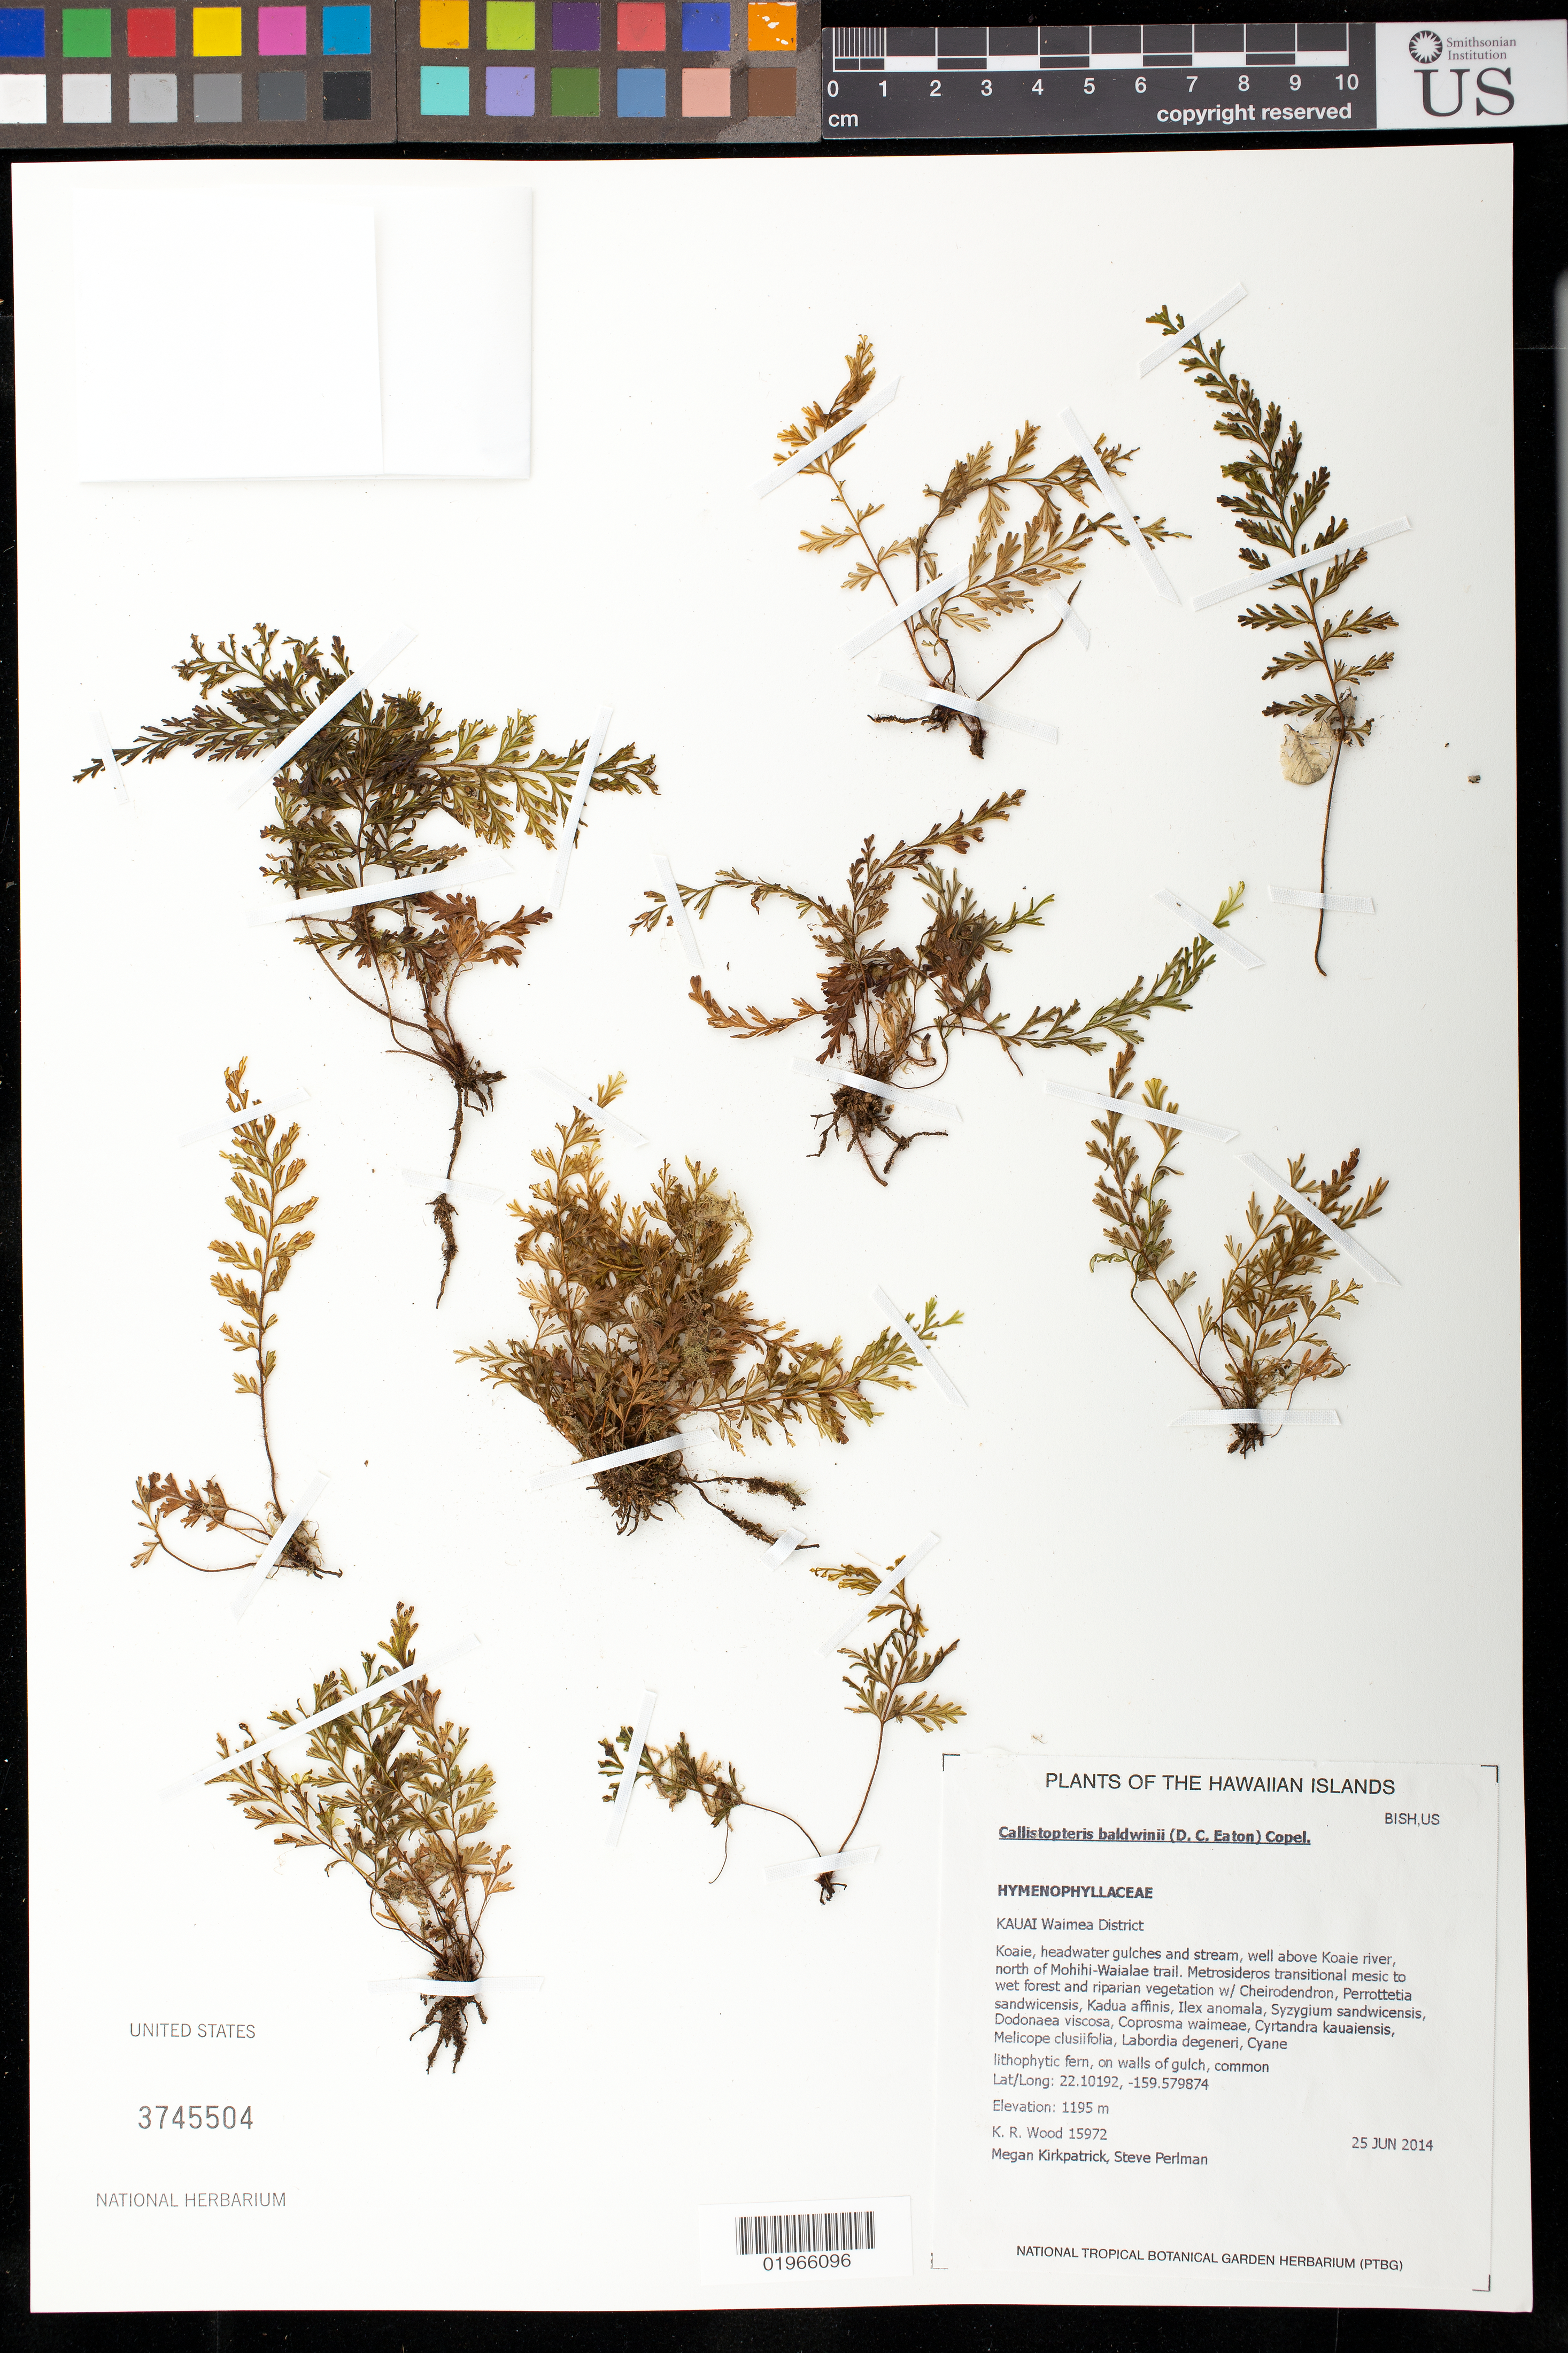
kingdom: Plantae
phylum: Tracheophyta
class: Polypodiopsida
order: Hymenophyllales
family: Hymenophyllaceae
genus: Callistopteris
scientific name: Callistopteris baldwinii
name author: (D.C. Eaton) Copel.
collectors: K. R. Wood & M. Query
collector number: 15972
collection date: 2014-06-25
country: United States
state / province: Hawaii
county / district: Kauai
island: Kaua'i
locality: Waimea District, Koaie, headwater gulches and stream, well above Koaie river, north of Mohihi-Waialae trail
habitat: Transitional mesic to wet forest and riparian vegetation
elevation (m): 1195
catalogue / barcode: US 3745504